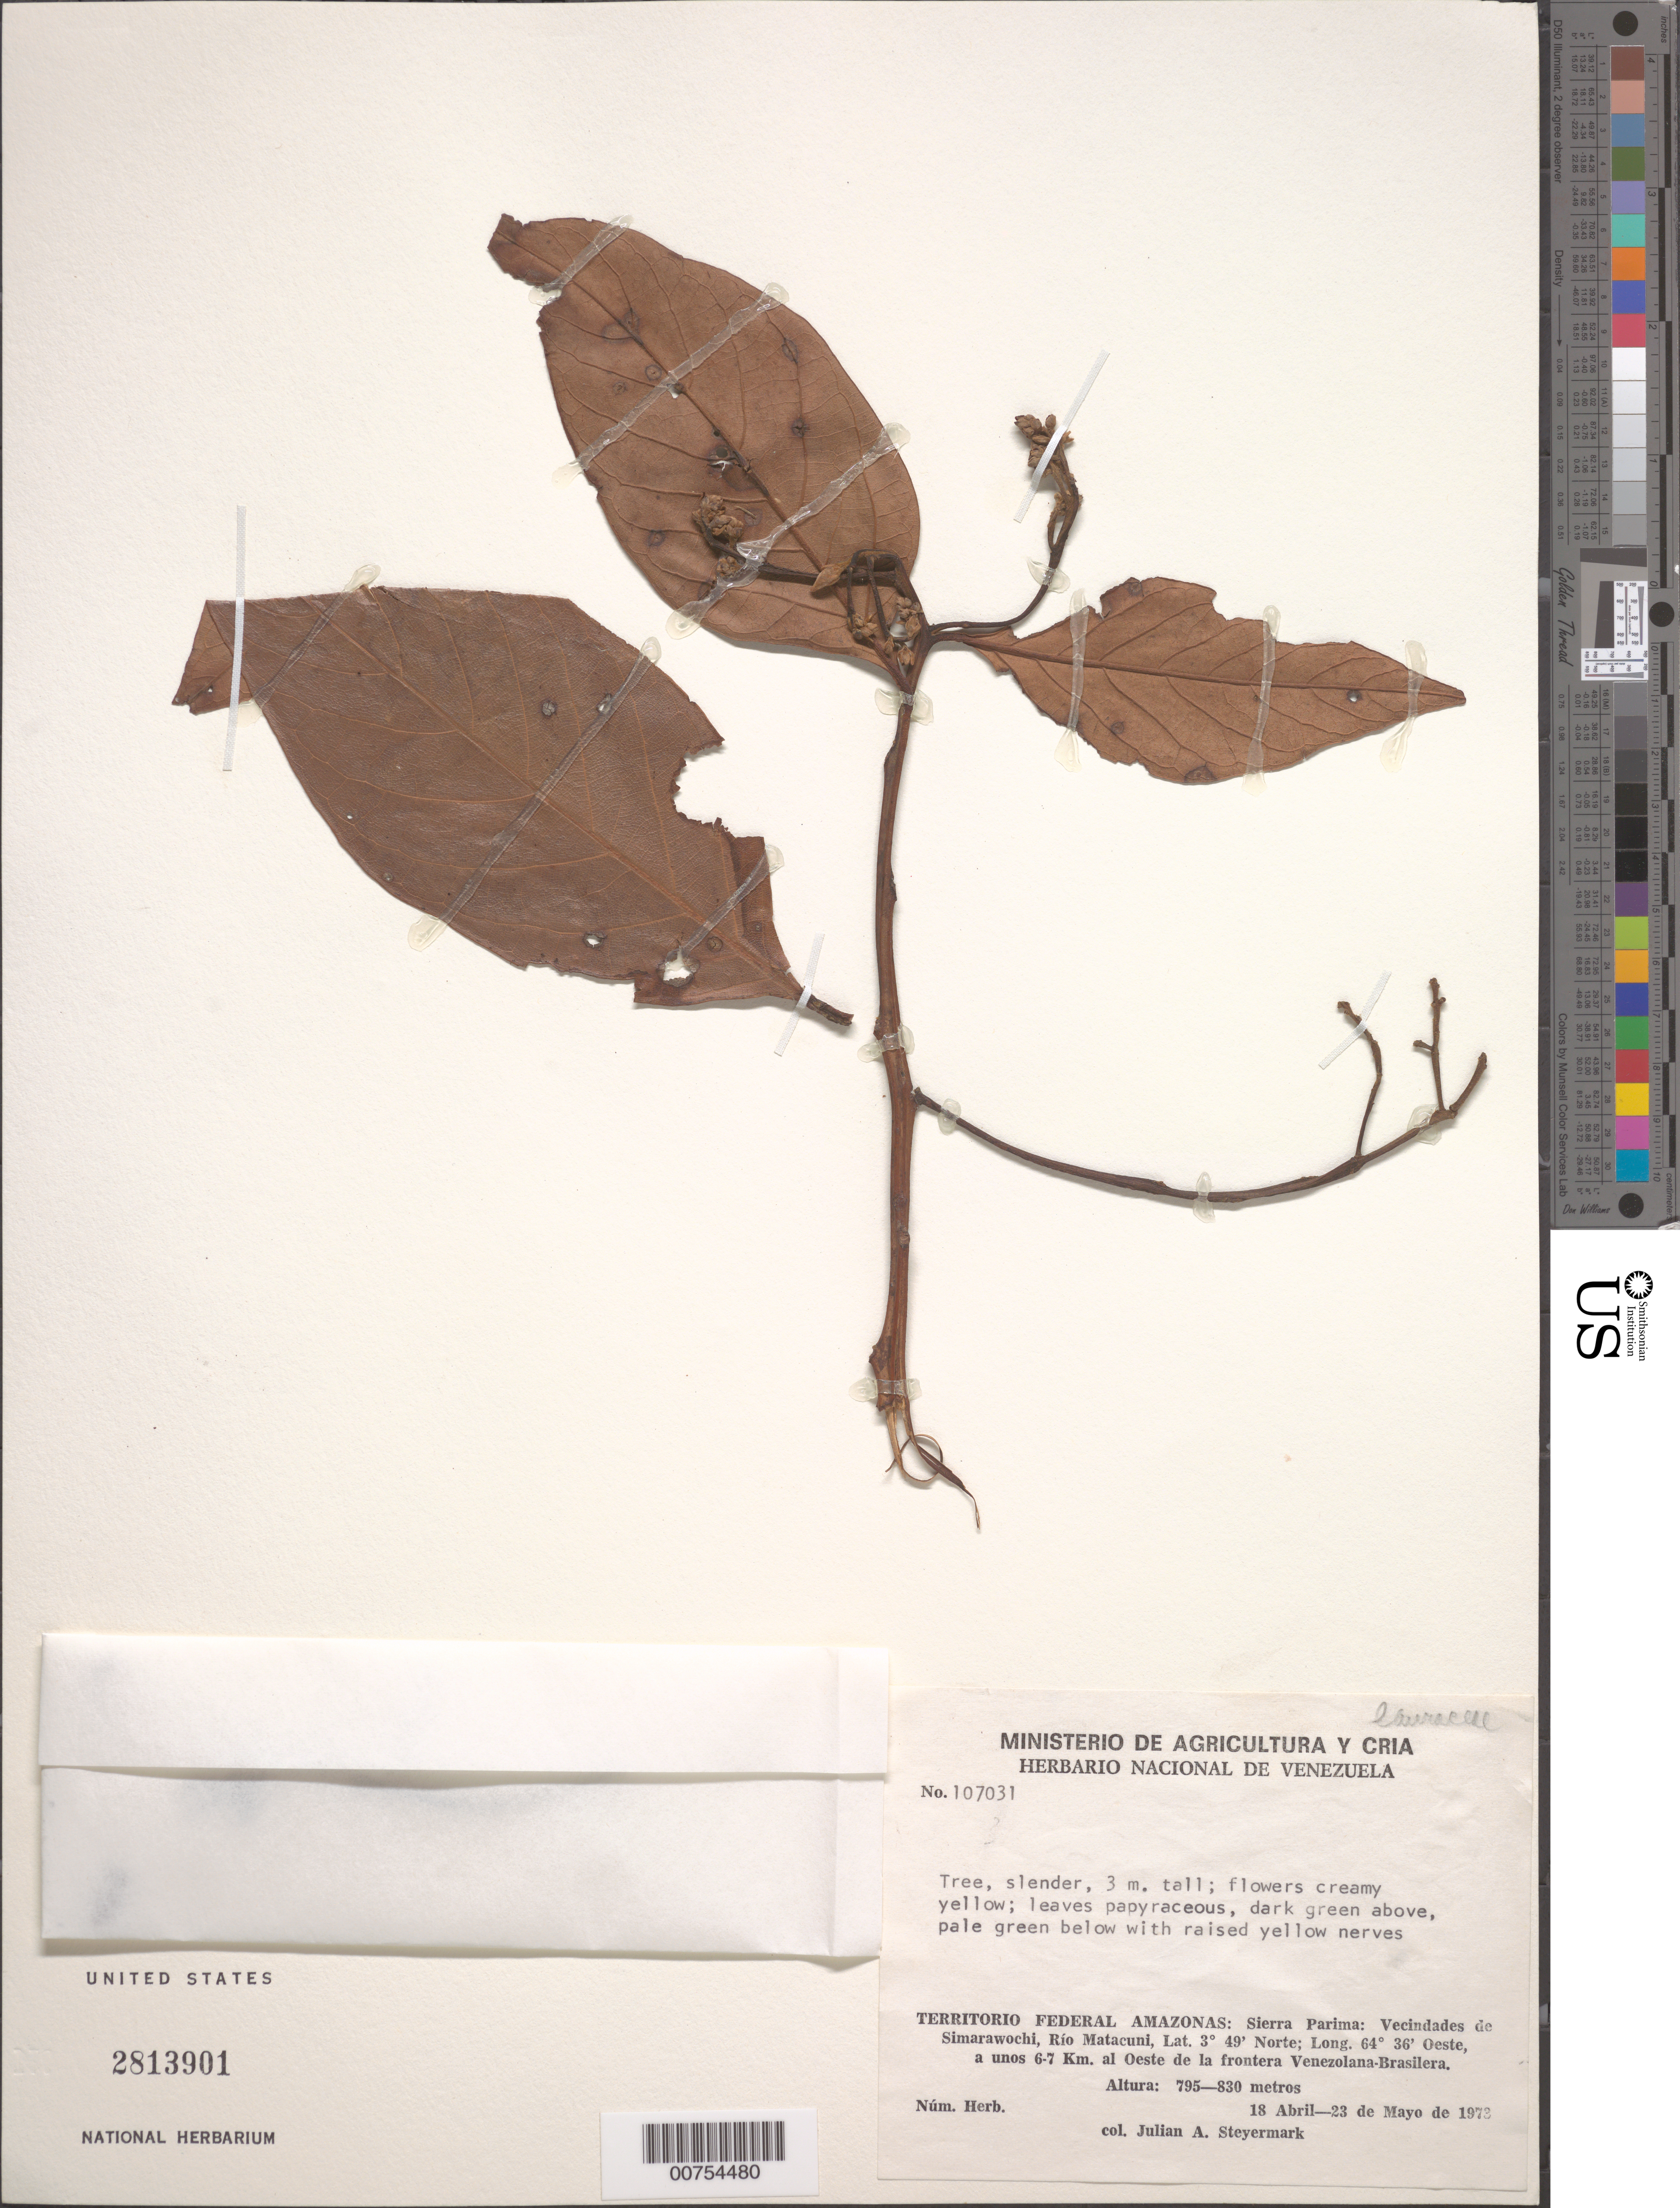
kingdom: Plantae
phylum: Tracheophyta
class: Magnoliopsida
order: Laurales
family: Lauraceae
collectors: J. Steyermark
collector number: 107031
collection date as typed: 18-Apr-73 to 23-May-73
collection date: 1973-04-18/1973-05-23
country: Venezuela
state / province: Amazonas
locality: Sierra Parima; vec de Simarawochi, Río Matacuni, a unos 6-7 km al oeste de la frontera Venezolana-Brasilera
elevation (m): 795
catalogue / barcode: US 2813901